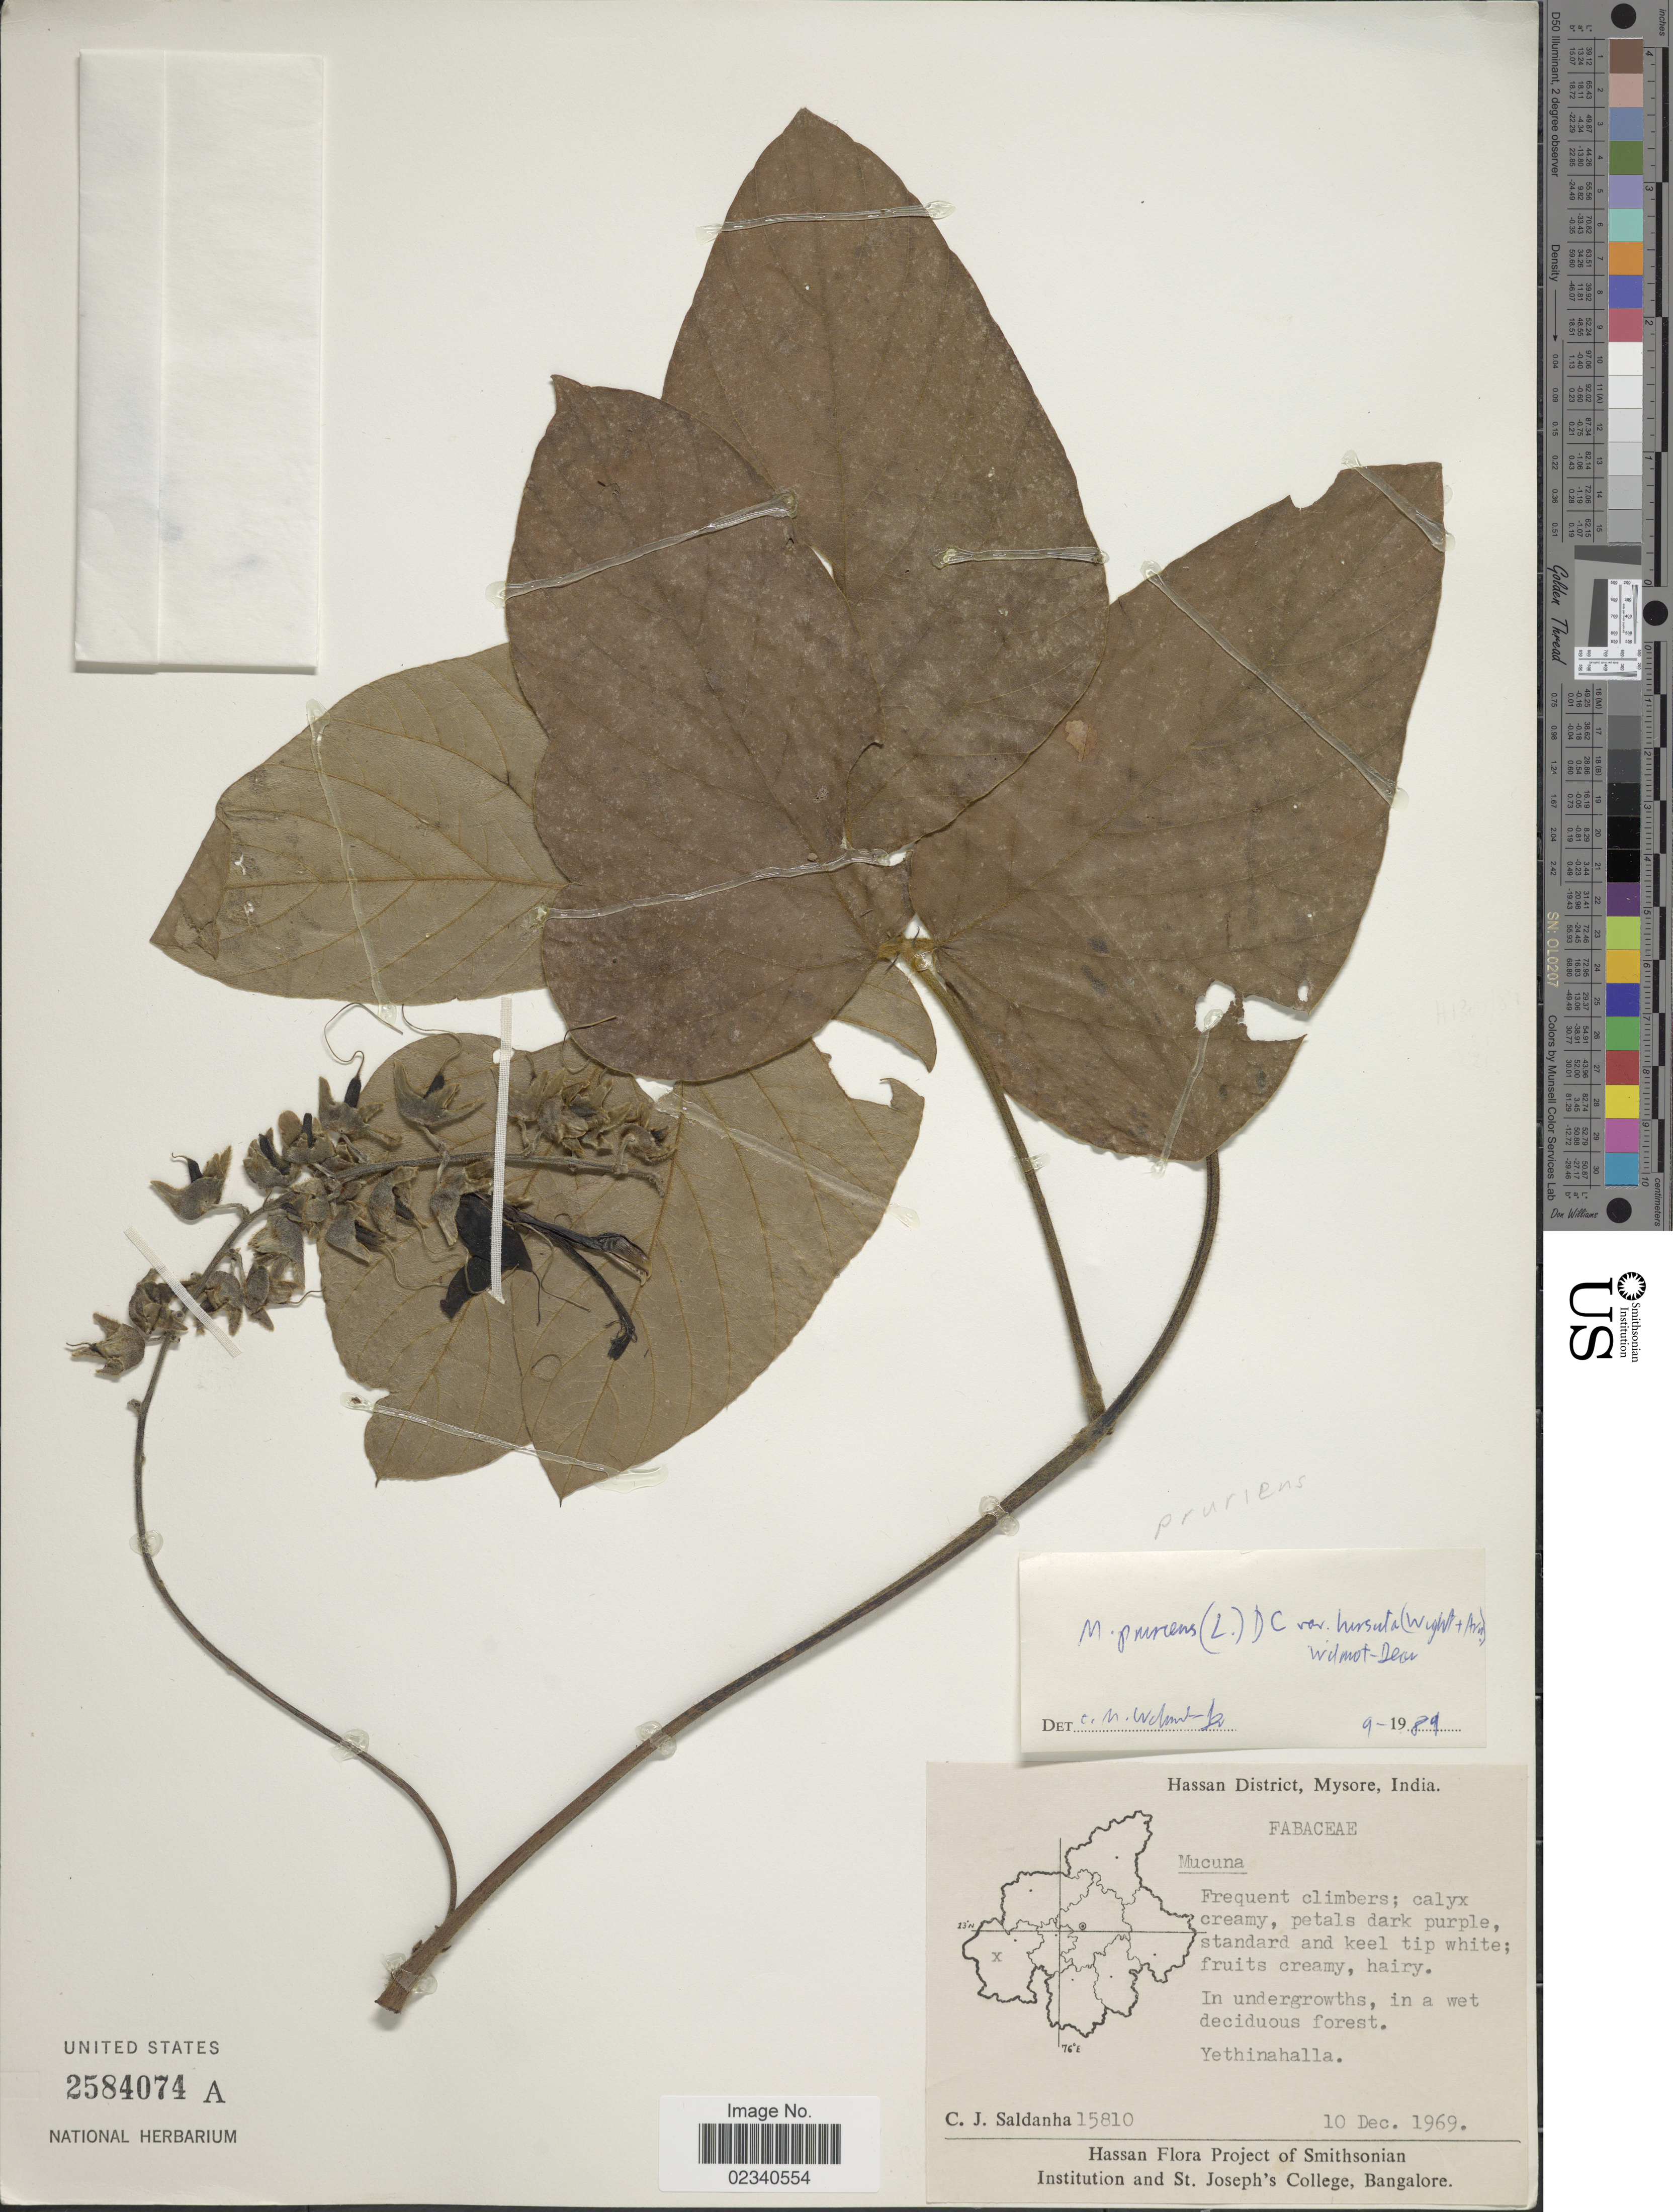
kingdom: Plantae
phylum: Tracheophyta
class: Magnoliopsida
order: Fabales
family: Fabaceae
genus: Mucuna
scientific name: Mucuna pruriens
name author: (L.) DC.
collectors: C. J. Saldanha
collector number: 15810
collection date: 1969-12-10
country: India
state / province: Karnataka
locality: Hassan District, Mysore. Yethinahalla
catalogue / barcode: US 2584074A